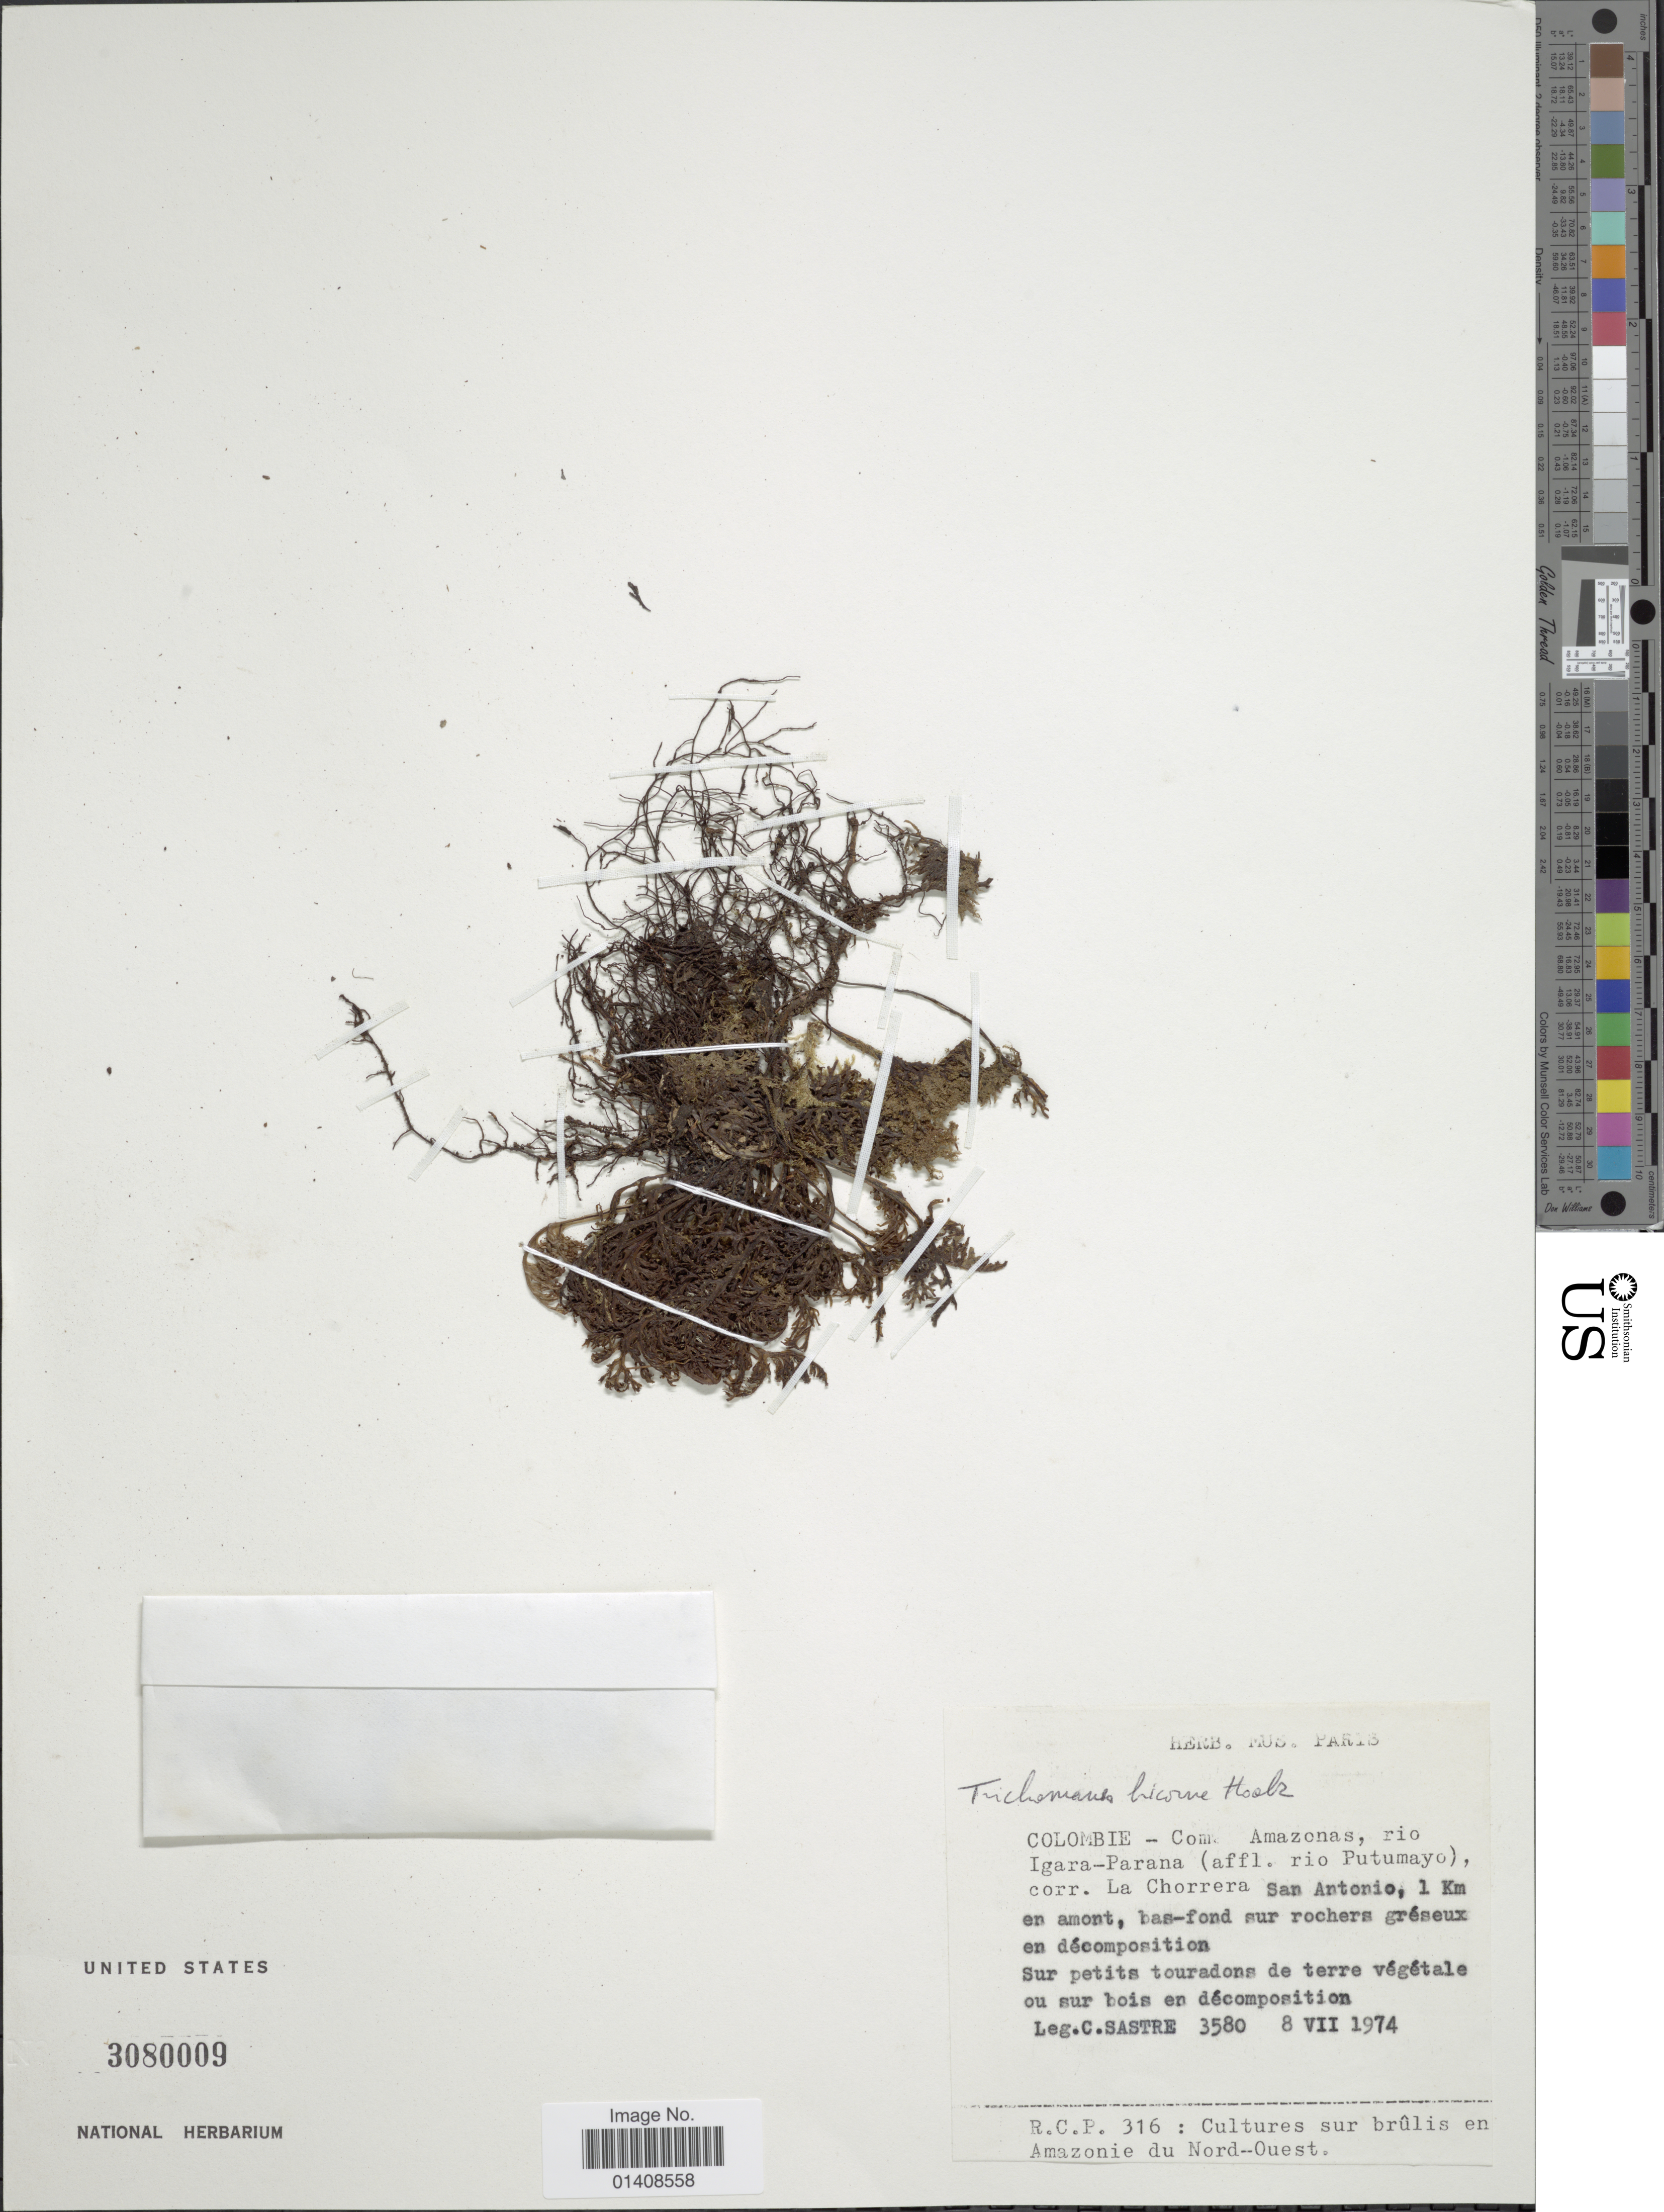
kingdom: Plantae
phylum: Tracheophyta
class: Polypodiopsida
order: Hymenophyllales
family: Hymenophyllaceae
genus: Trichomanes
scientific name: Trichomanes bicorne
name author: Hook.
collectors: C. Sastre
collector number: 3580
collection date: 1974-07-08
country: Colombia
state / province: Amazônas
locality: Rio Igara-Parana (affl. rio Putumayo) corr. La Chorrera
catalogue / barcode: US 3080009